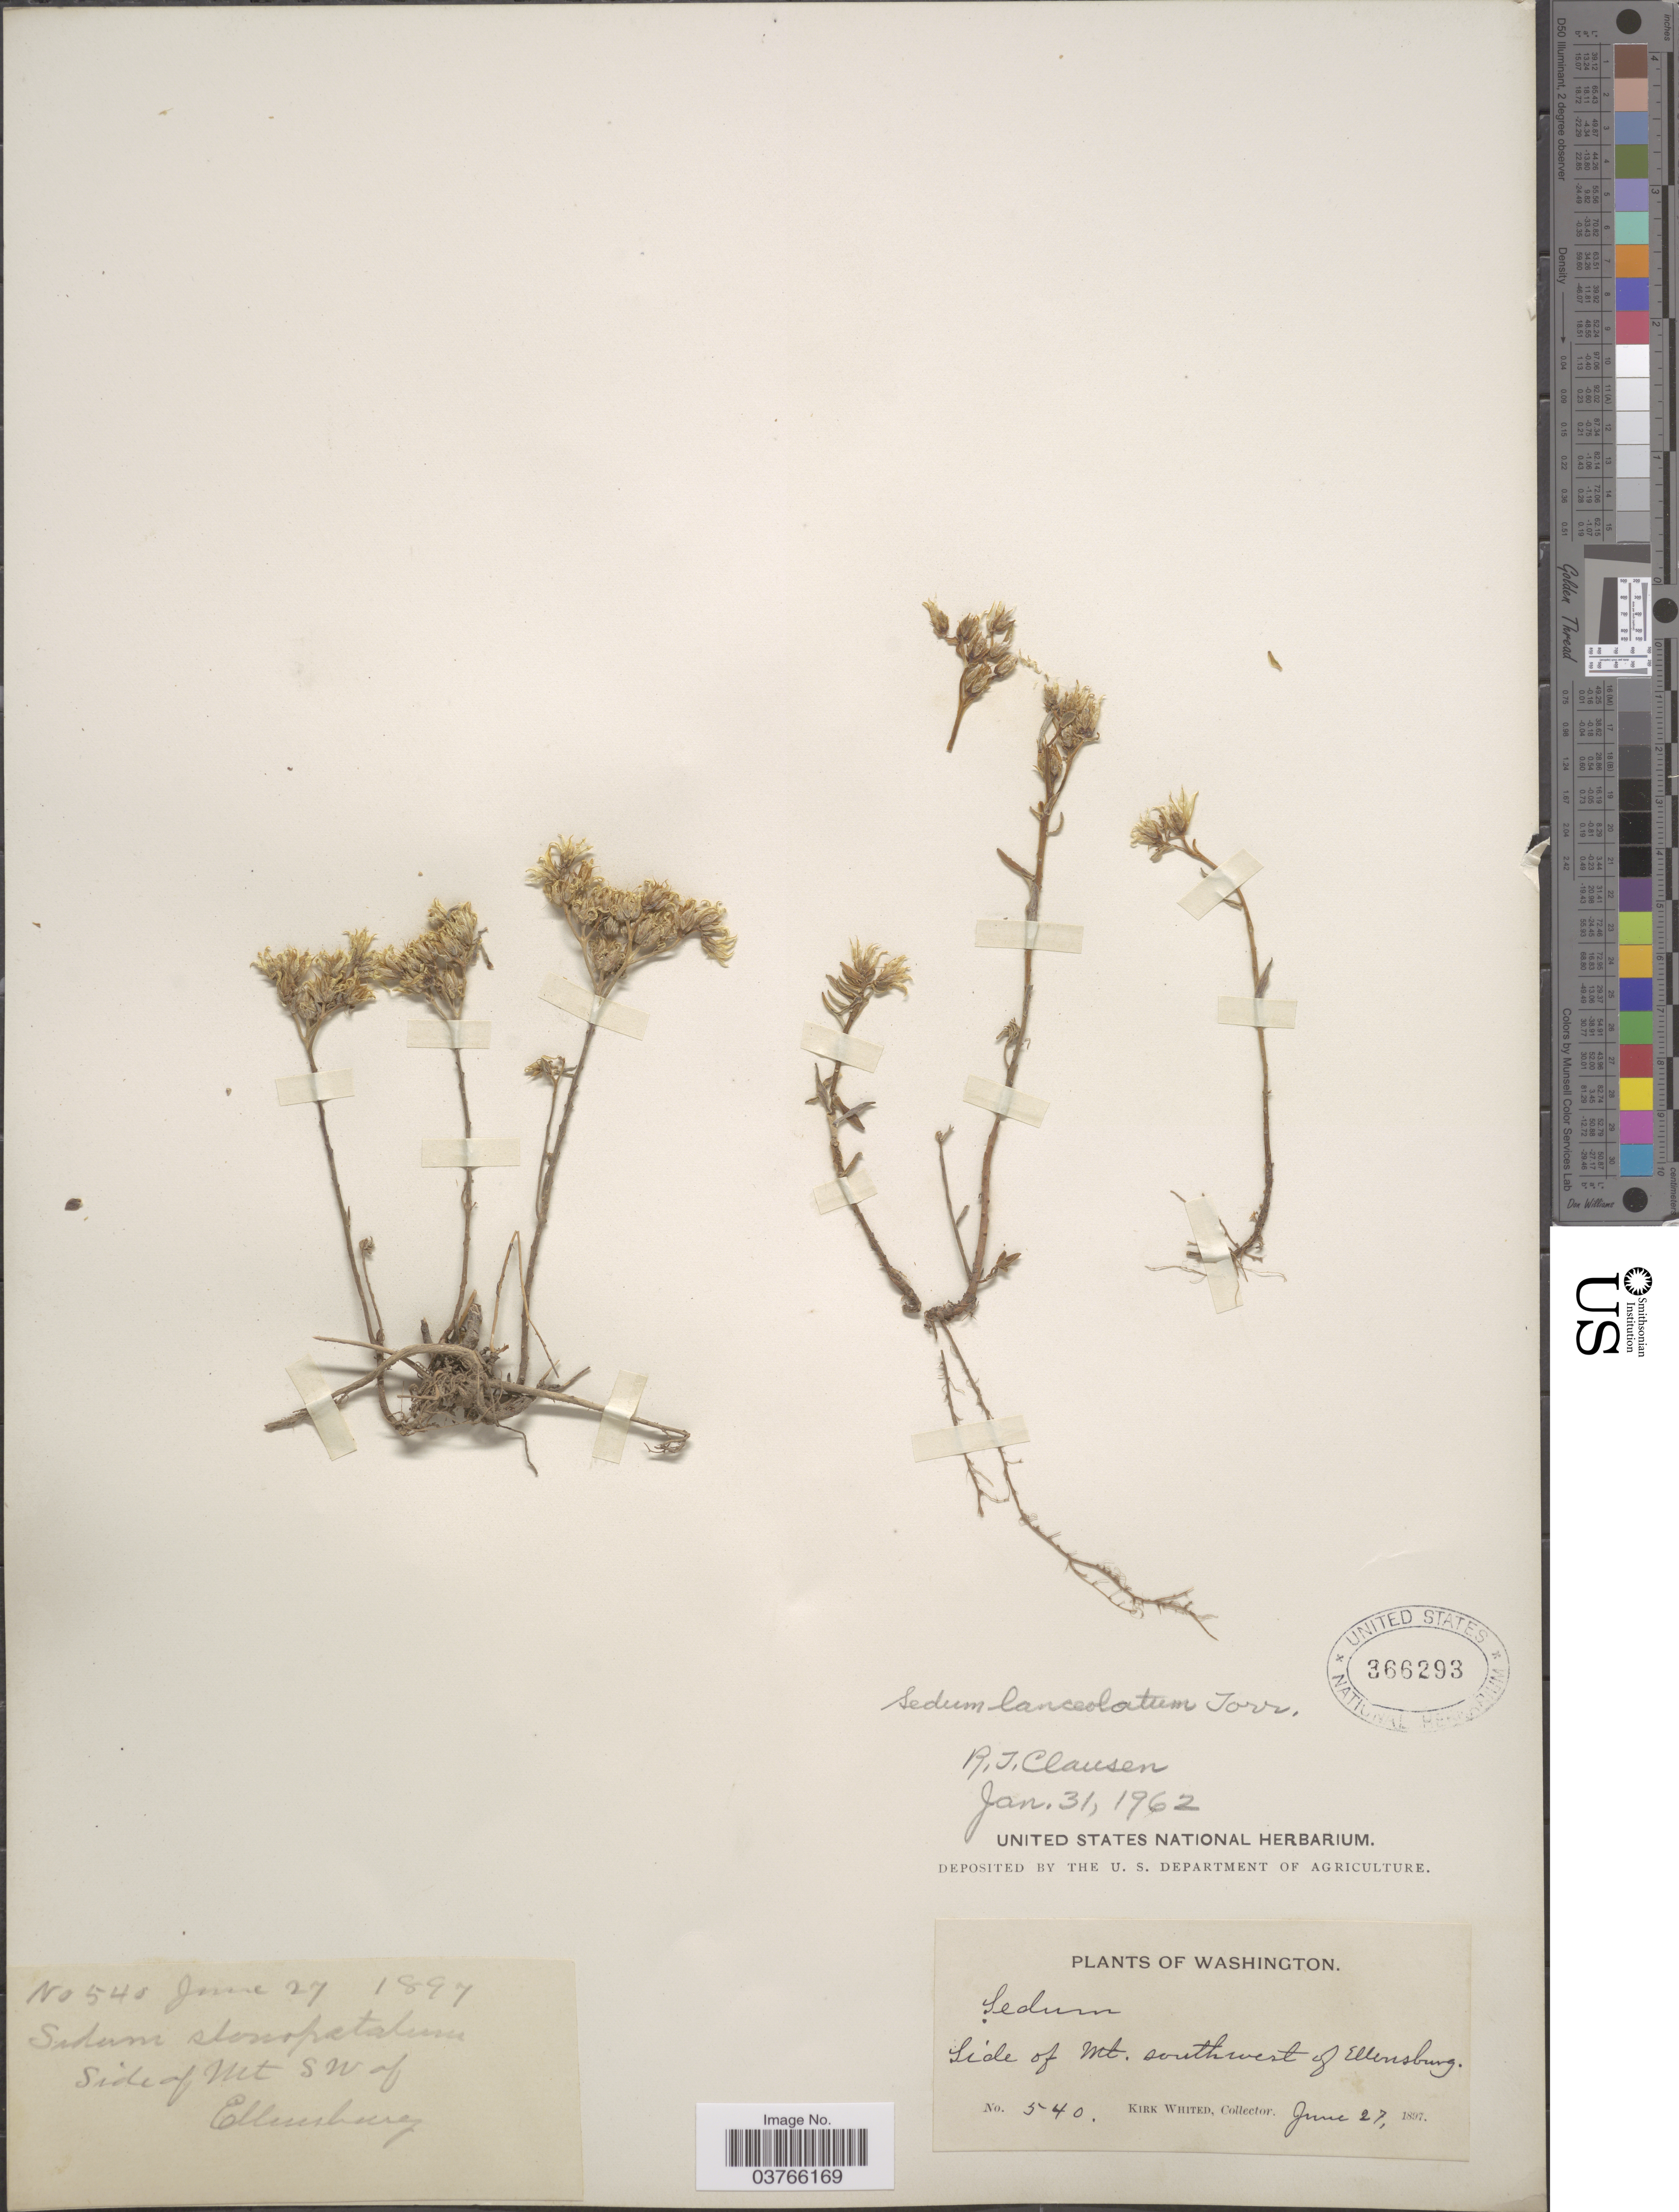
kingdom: Plantae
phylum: Tracheophyta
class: Magnoliopsida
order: Saxifragales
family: Crassulaceae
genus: Sedum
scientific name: Sedum lanceolatum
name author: Torr.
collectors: K. Whited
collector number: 540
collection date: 1897-06-27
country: United States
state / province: Washington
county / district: Kittitas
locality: Side of Mt. southwest of Ellensburg.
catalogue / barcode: US 366293